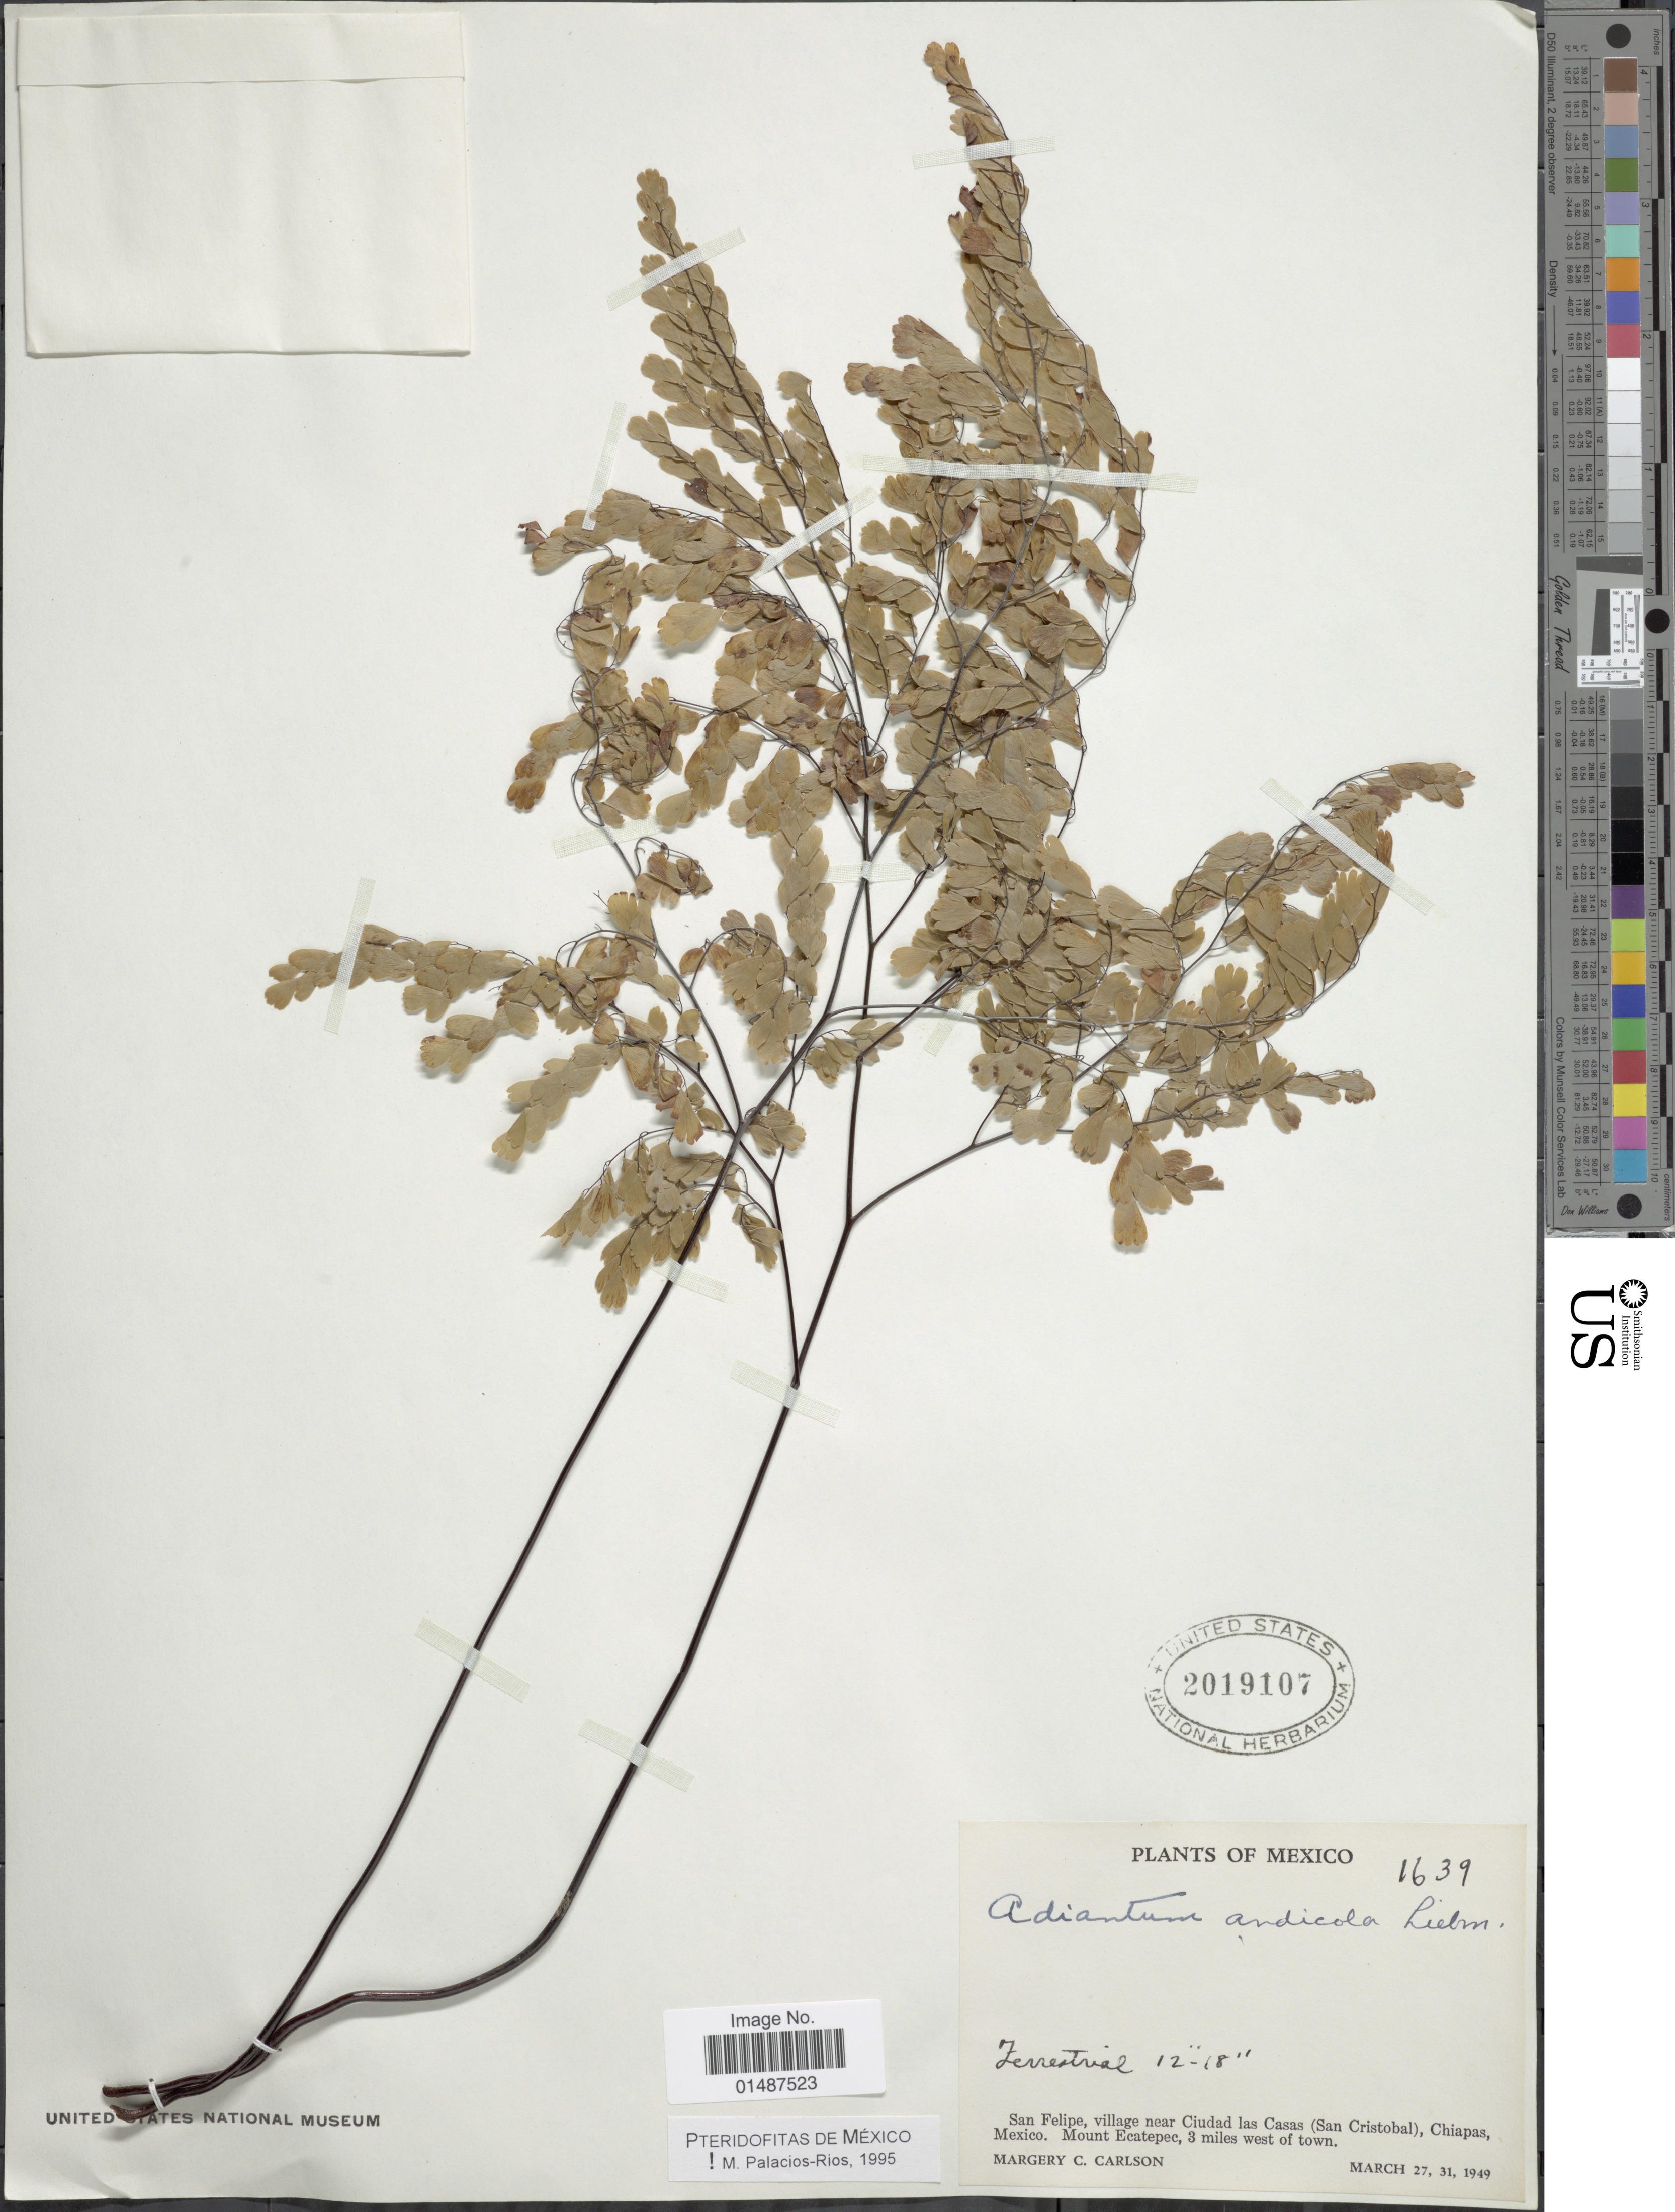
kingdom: Plantae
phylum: Tracheophyta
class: Polypodiopsida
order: Polypodiales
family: Pteridaceae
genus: Adiantum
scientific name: Adiantum andicola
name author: Liebm.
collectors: M. C. Carlson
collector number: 1639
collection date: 1949-03-27/1949-03-31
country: Mexico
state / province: Chiapas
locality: San Felipe, village near Ciudad las Casas( San Cristobal), Mount Ecatepec, 3 miles west of town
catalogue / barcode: US 2019107